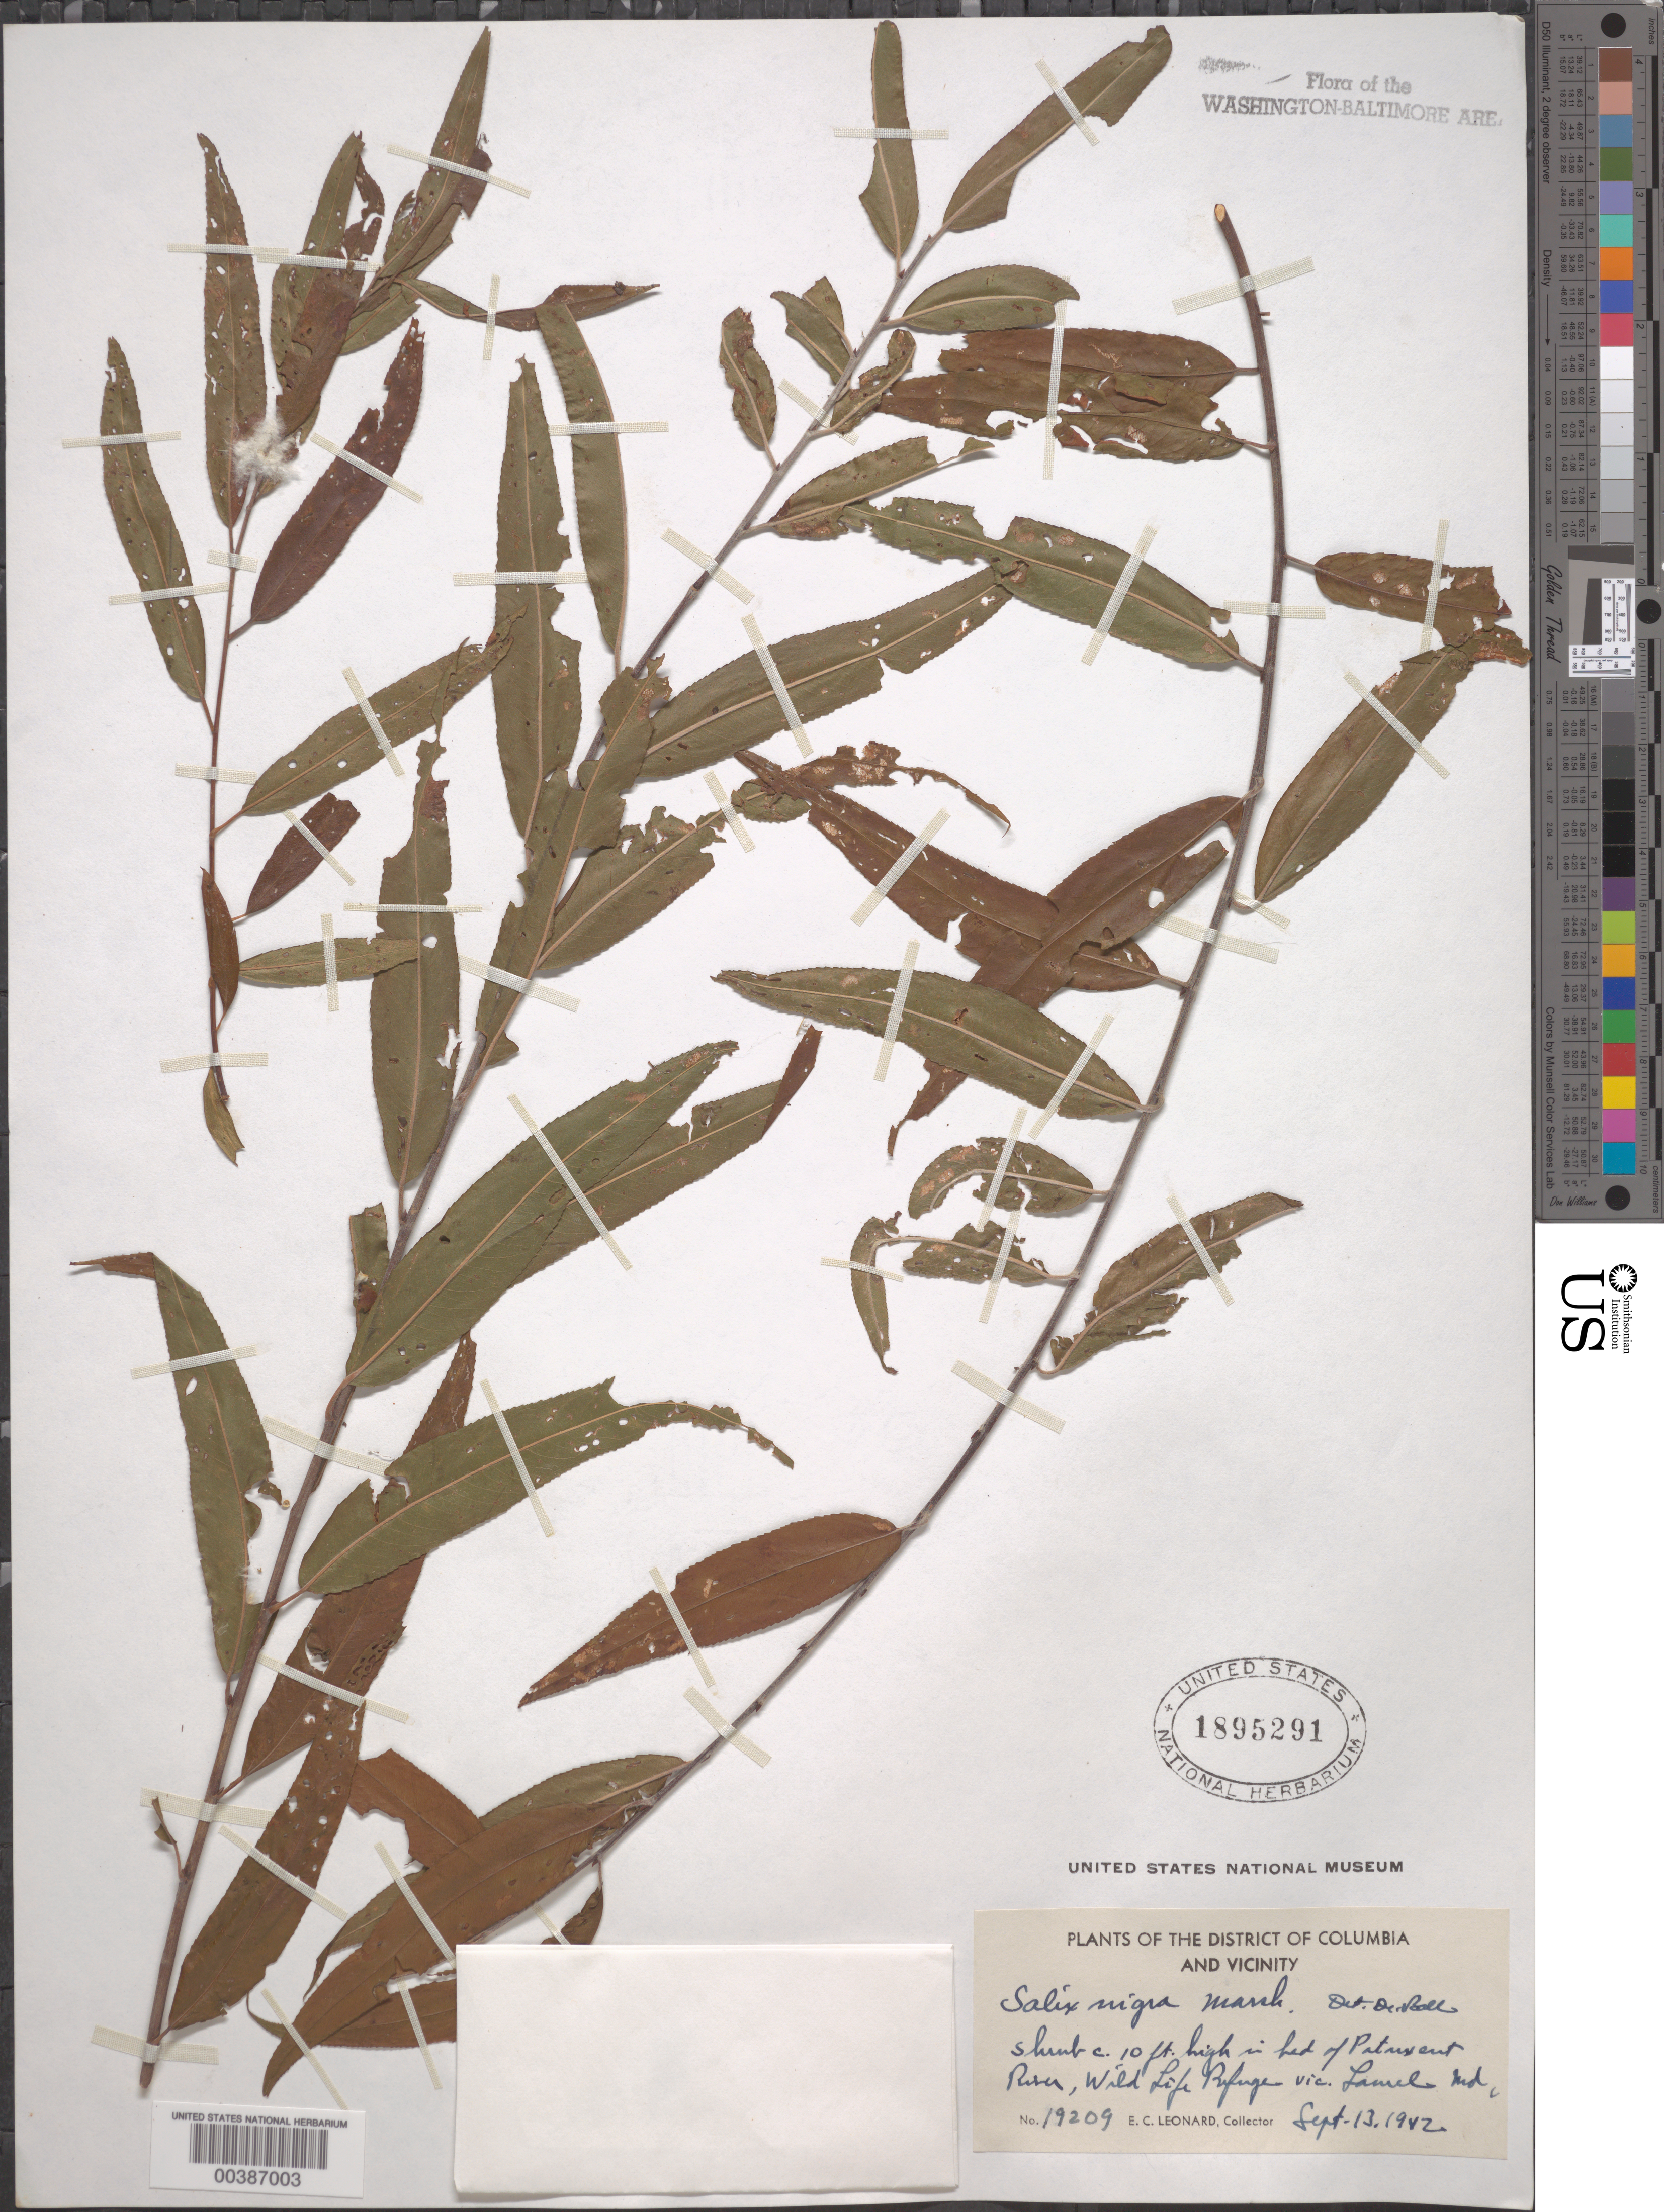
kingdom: Plantae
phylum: Tracheophyta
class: Magnoliopsida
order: Malpighiales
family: Salicaceae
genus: Salix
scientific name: Salix nigra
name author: Marshall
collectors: E. C. Leonard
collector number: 19209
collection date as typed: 13 Sep 1942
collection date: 1942-09-13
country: United States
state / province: Maryland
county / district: Prince George's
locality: Patuxent River, Wildlife Refuge, Laurel vicinity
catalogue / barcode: US 1895291